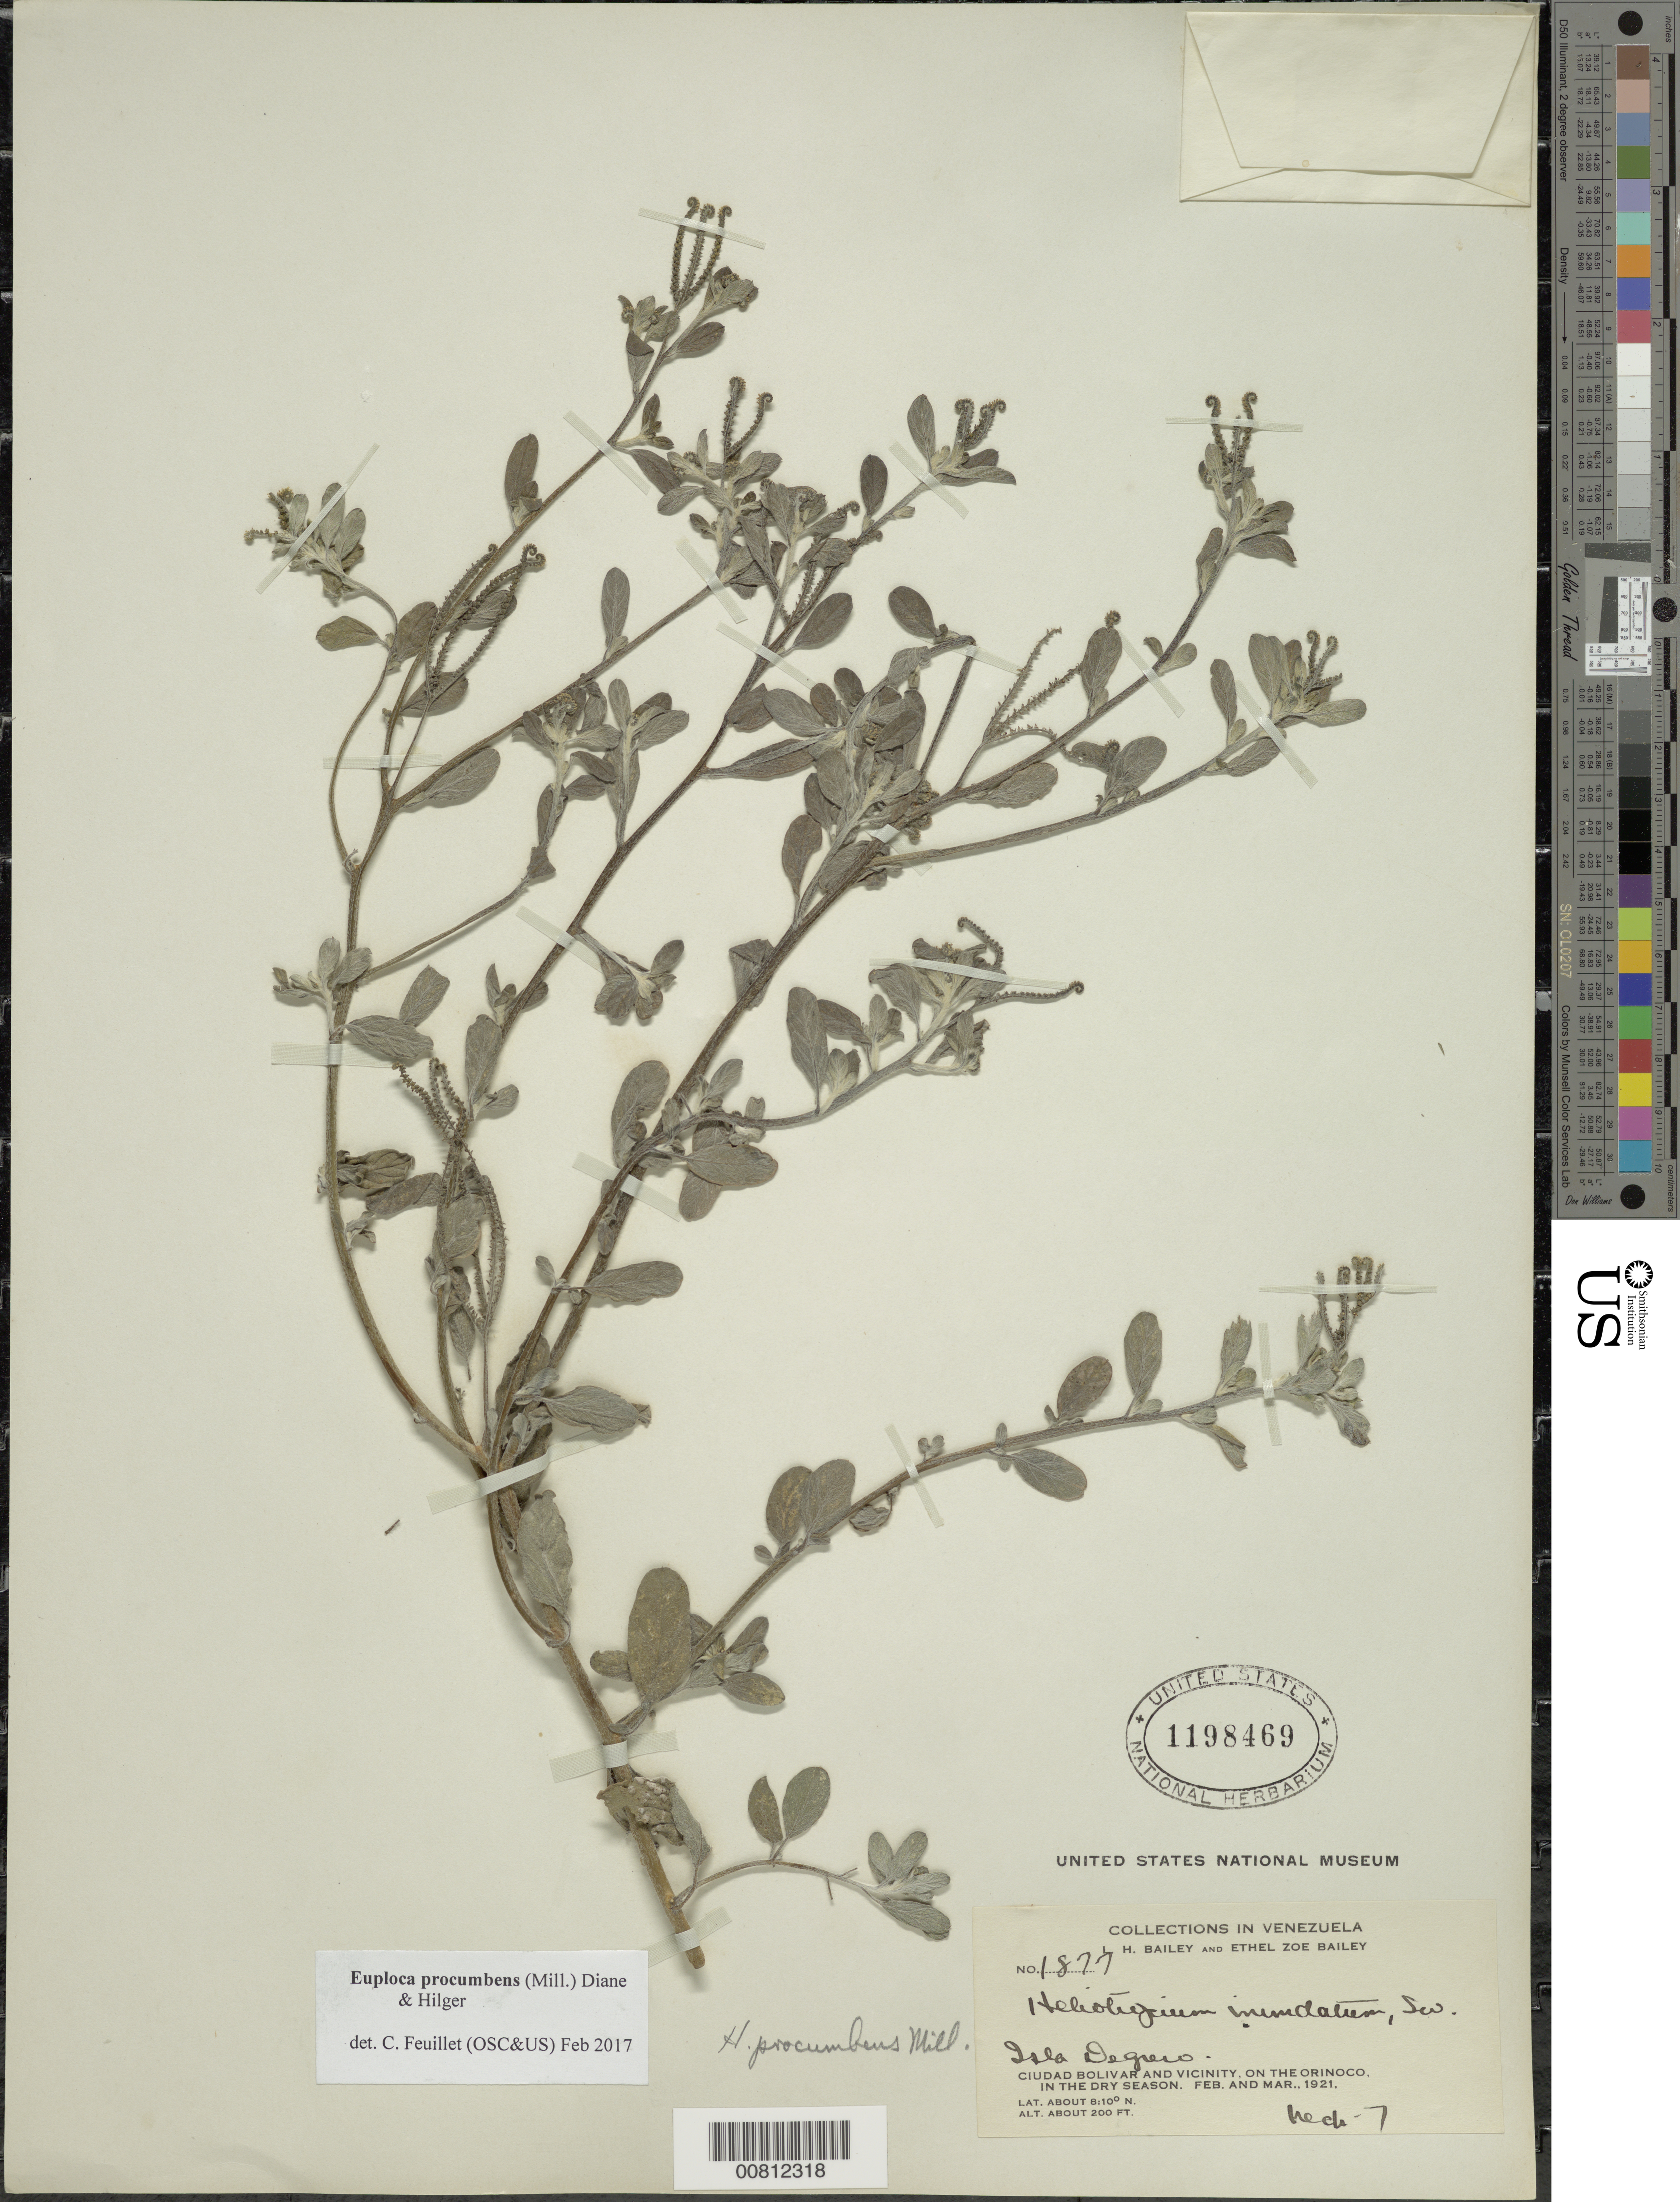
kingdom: Plantae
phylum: Tracheophyta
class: Magnoliopsida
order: Boraginales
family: Heliotropiaceae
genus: Heliotropium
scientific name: Heliotropium procumbens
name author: Mill.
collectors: L. H. Bailey & E. Z. Bailey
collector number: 1877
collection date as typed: Feb-21 and Mar-21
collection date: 1921-02,1921-03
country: Venezuela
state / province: Bolívar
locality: Ciudad Bolívar and vicinity, Orinoco R., Isla Degrero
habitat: Dry season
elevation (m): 61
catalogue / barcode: US 1198469